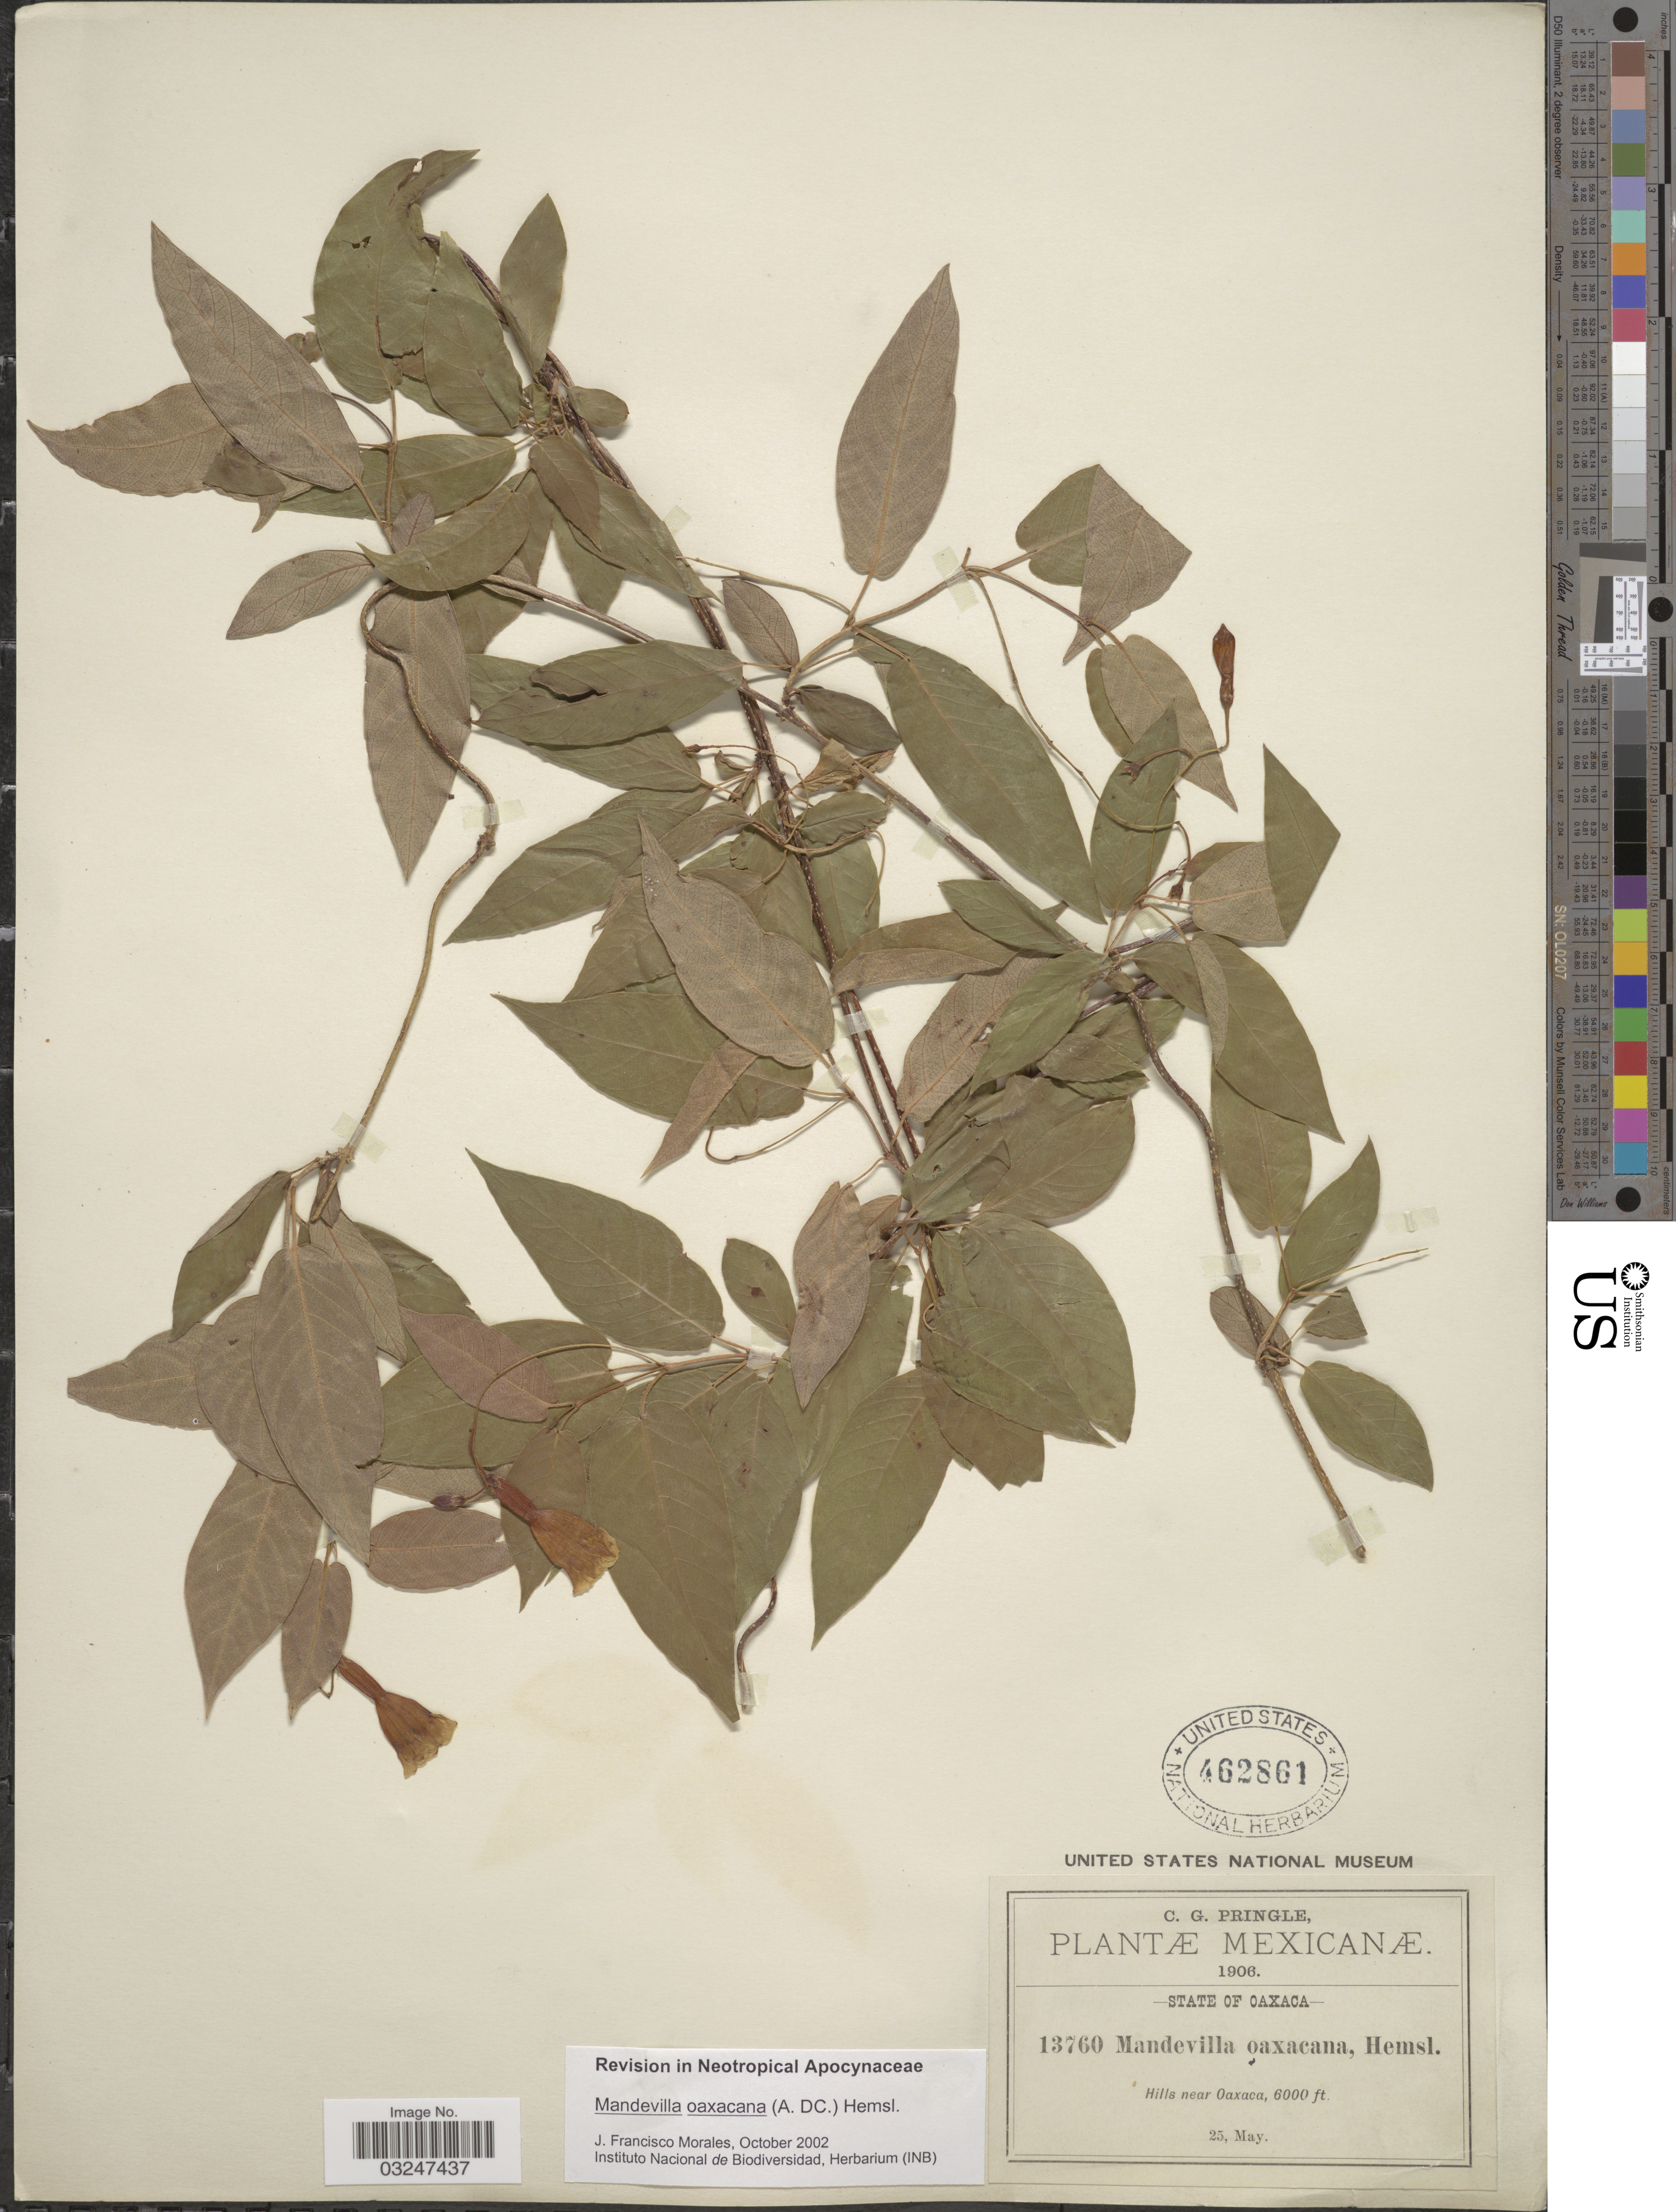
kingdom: Plantae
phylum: Tracheophyta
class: Magnoliopsida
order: Gentianales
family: Apocynaceae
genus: Mandevilla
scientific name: Mandevilla oaxacana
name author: (A. DC.) Hemsl.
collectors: C. G. Pringle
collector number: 13760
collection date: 1906-05-25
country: Mexico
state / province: Oaxaca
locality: Hills near Oaxaca.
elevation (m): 1829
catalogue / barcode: US 462861